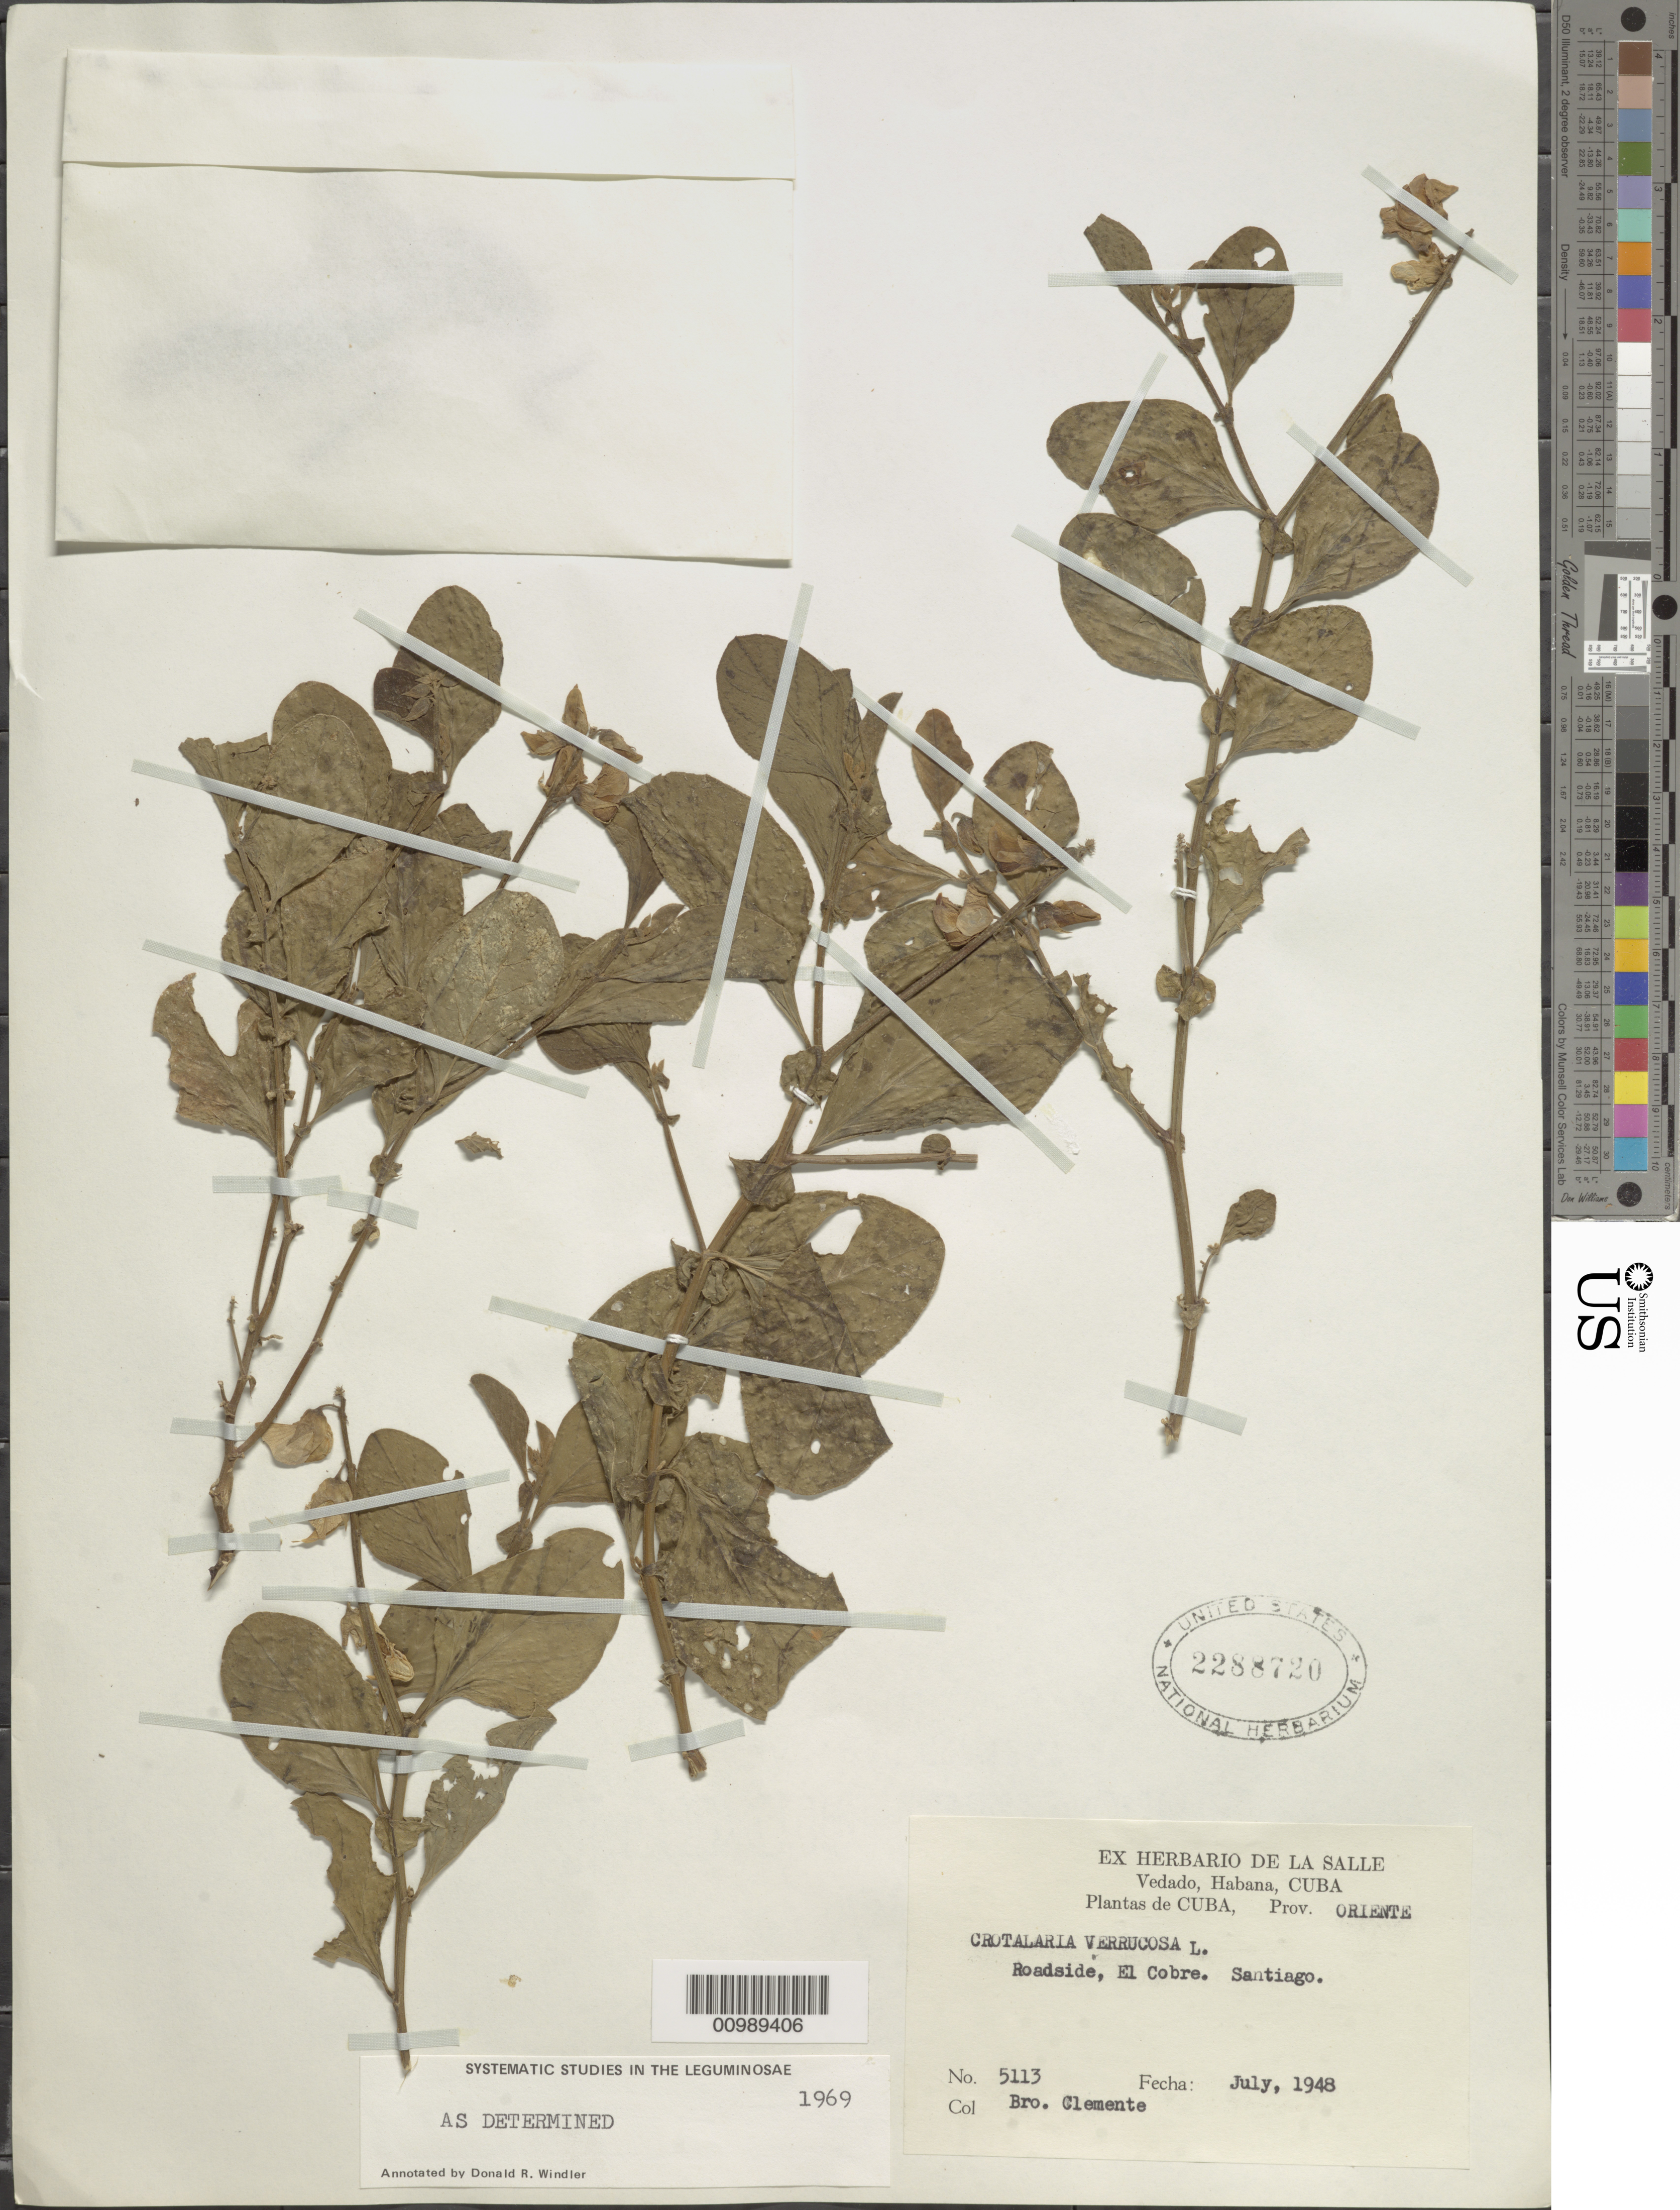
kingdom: Plantae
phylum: Tracheophyta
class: Magnoliopsida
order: Fabales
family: Fabaceae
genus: Crotalaria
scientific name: Crotalaria verrucosa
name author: L.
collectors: Bro. Clemente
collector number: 5113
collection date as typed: Jul 1948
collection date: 1948-07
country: Cuba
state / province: Santiago de Cuba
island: Cuba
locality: El Cobre Santiago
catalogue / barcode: US 2288720